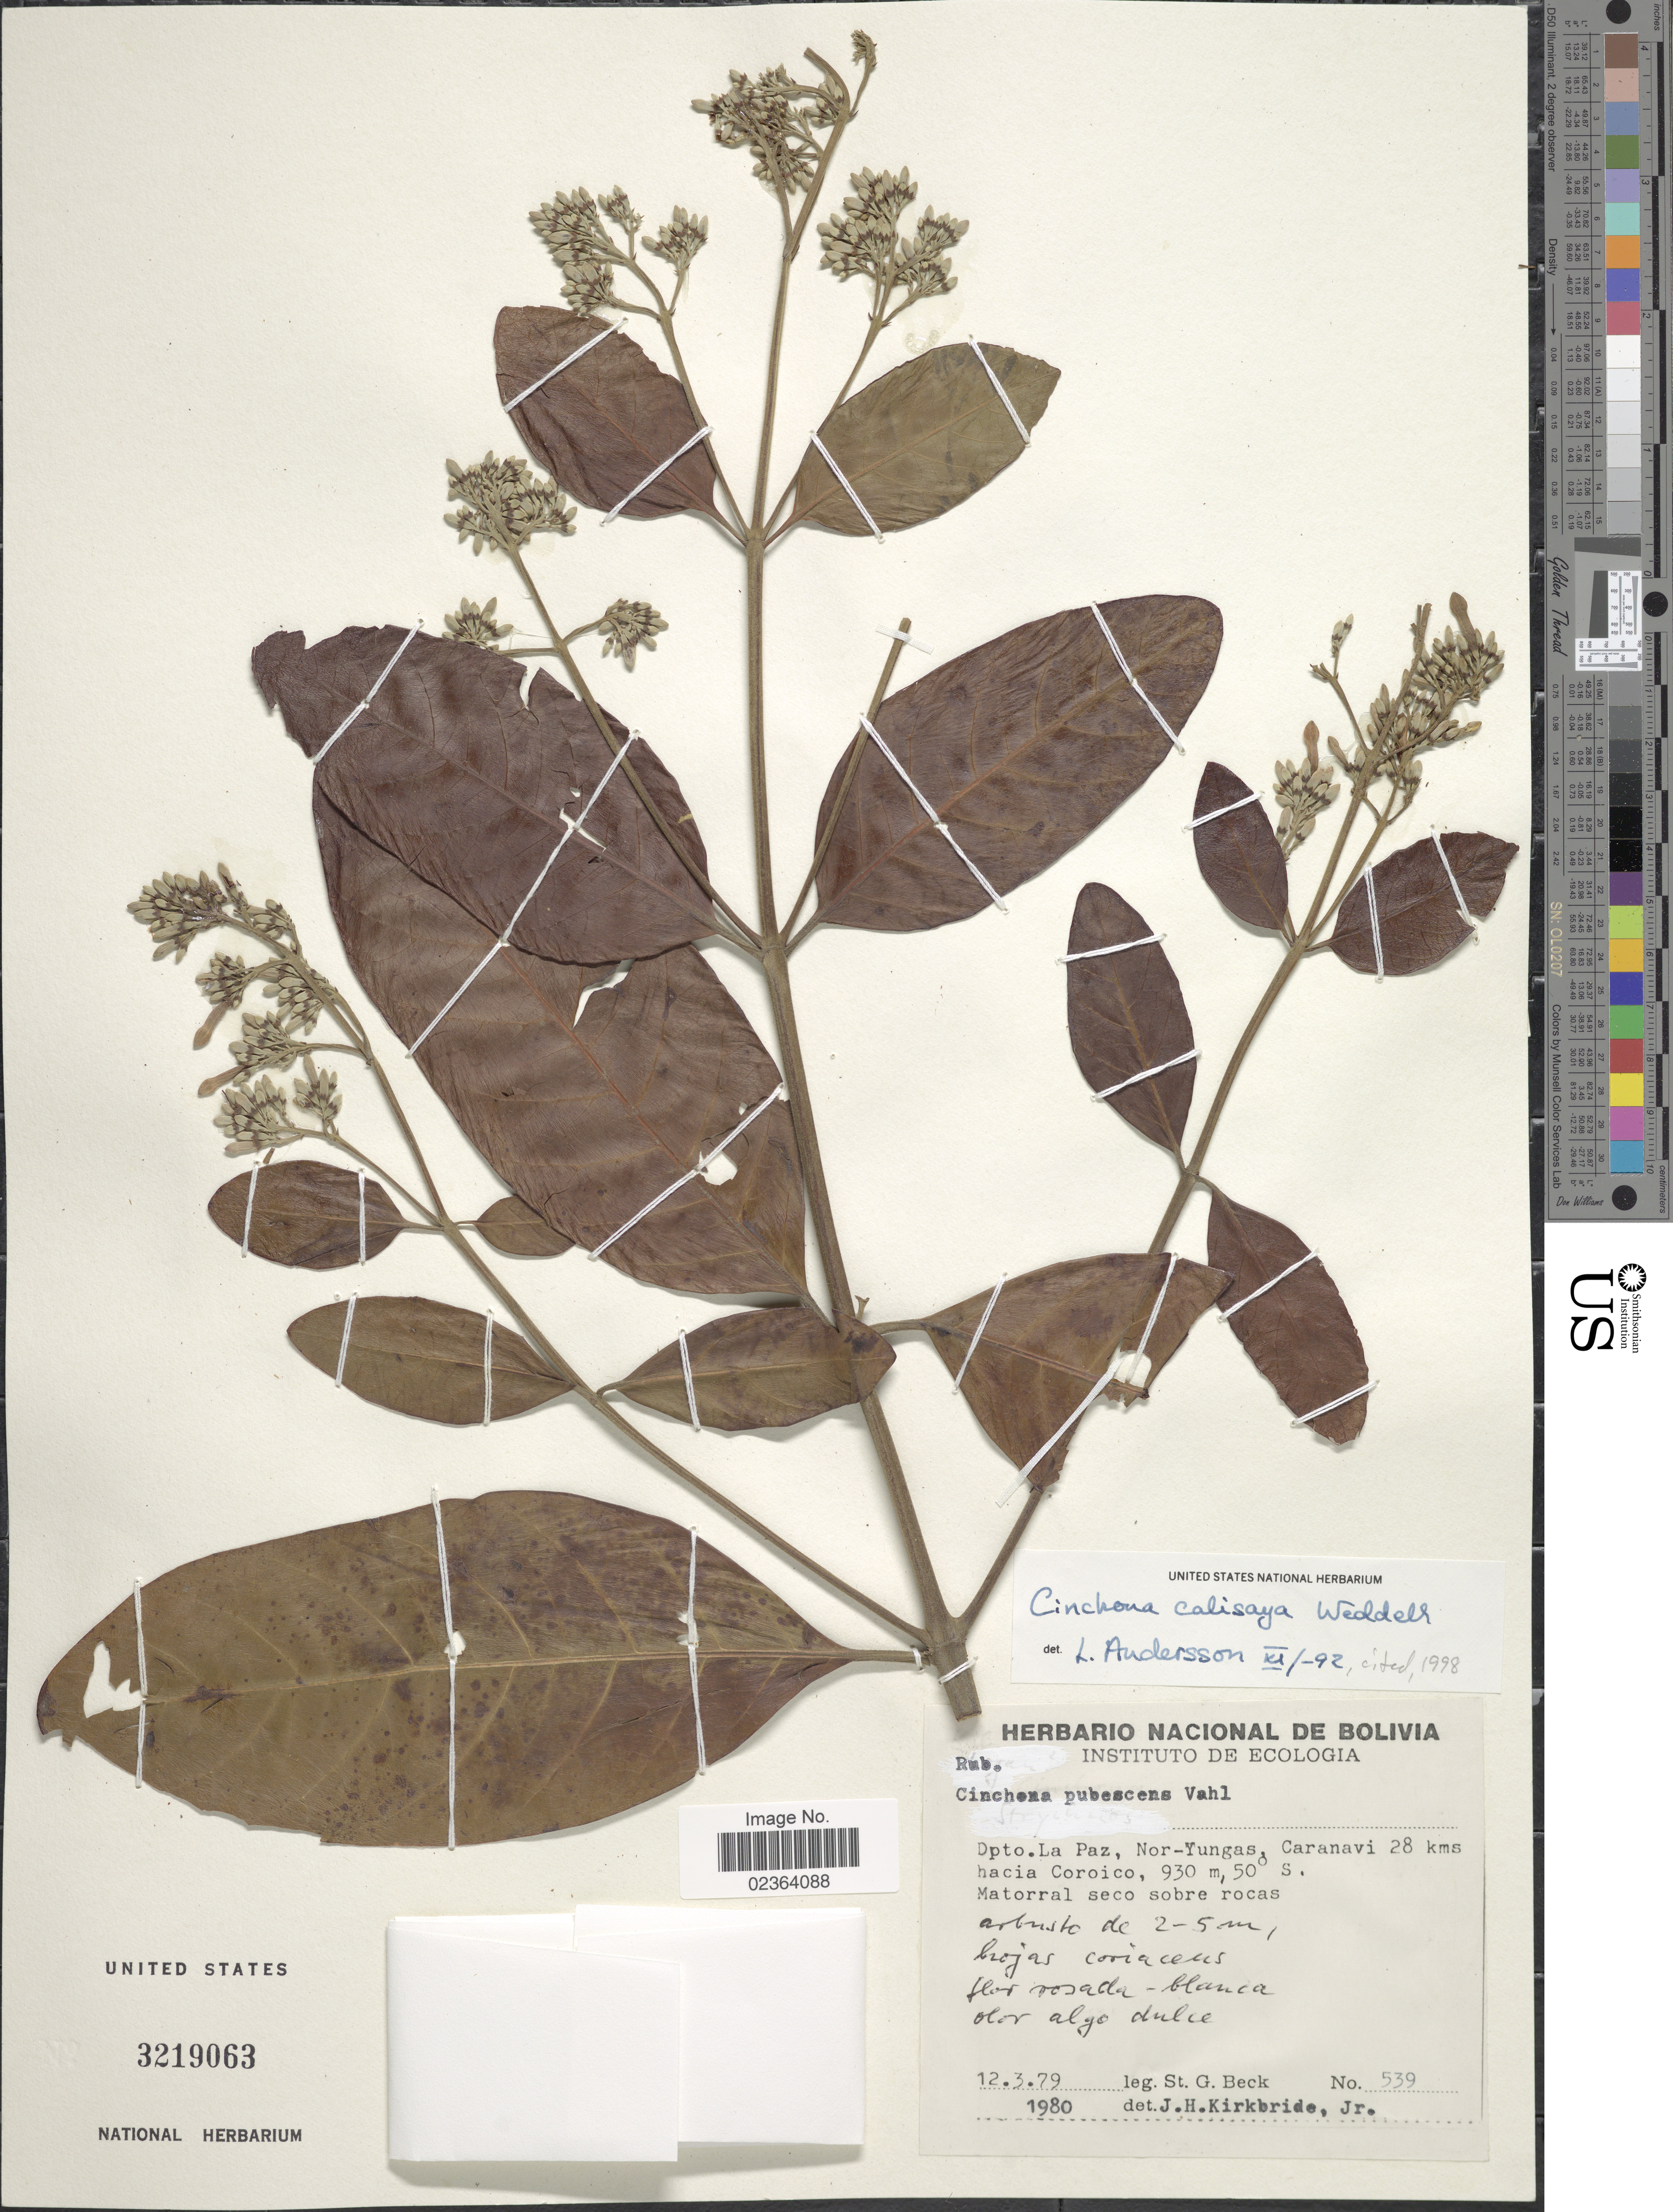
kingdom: Plantae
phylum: Tracheophyta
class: Magnoliopsida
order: Gentianales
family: Rubiaceae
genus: Cinchona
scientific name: Cinchona calisaya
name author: Wedd.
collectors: S. G. Beck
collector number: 539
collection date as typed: Transcribed d/m/y: 12/3/79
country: Bolivia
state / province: La Paz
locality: Dpto. La Paz, Nor-Yungas, Caranavi 28 kms hacia Coroico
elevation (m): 930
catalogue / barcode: US 3219063